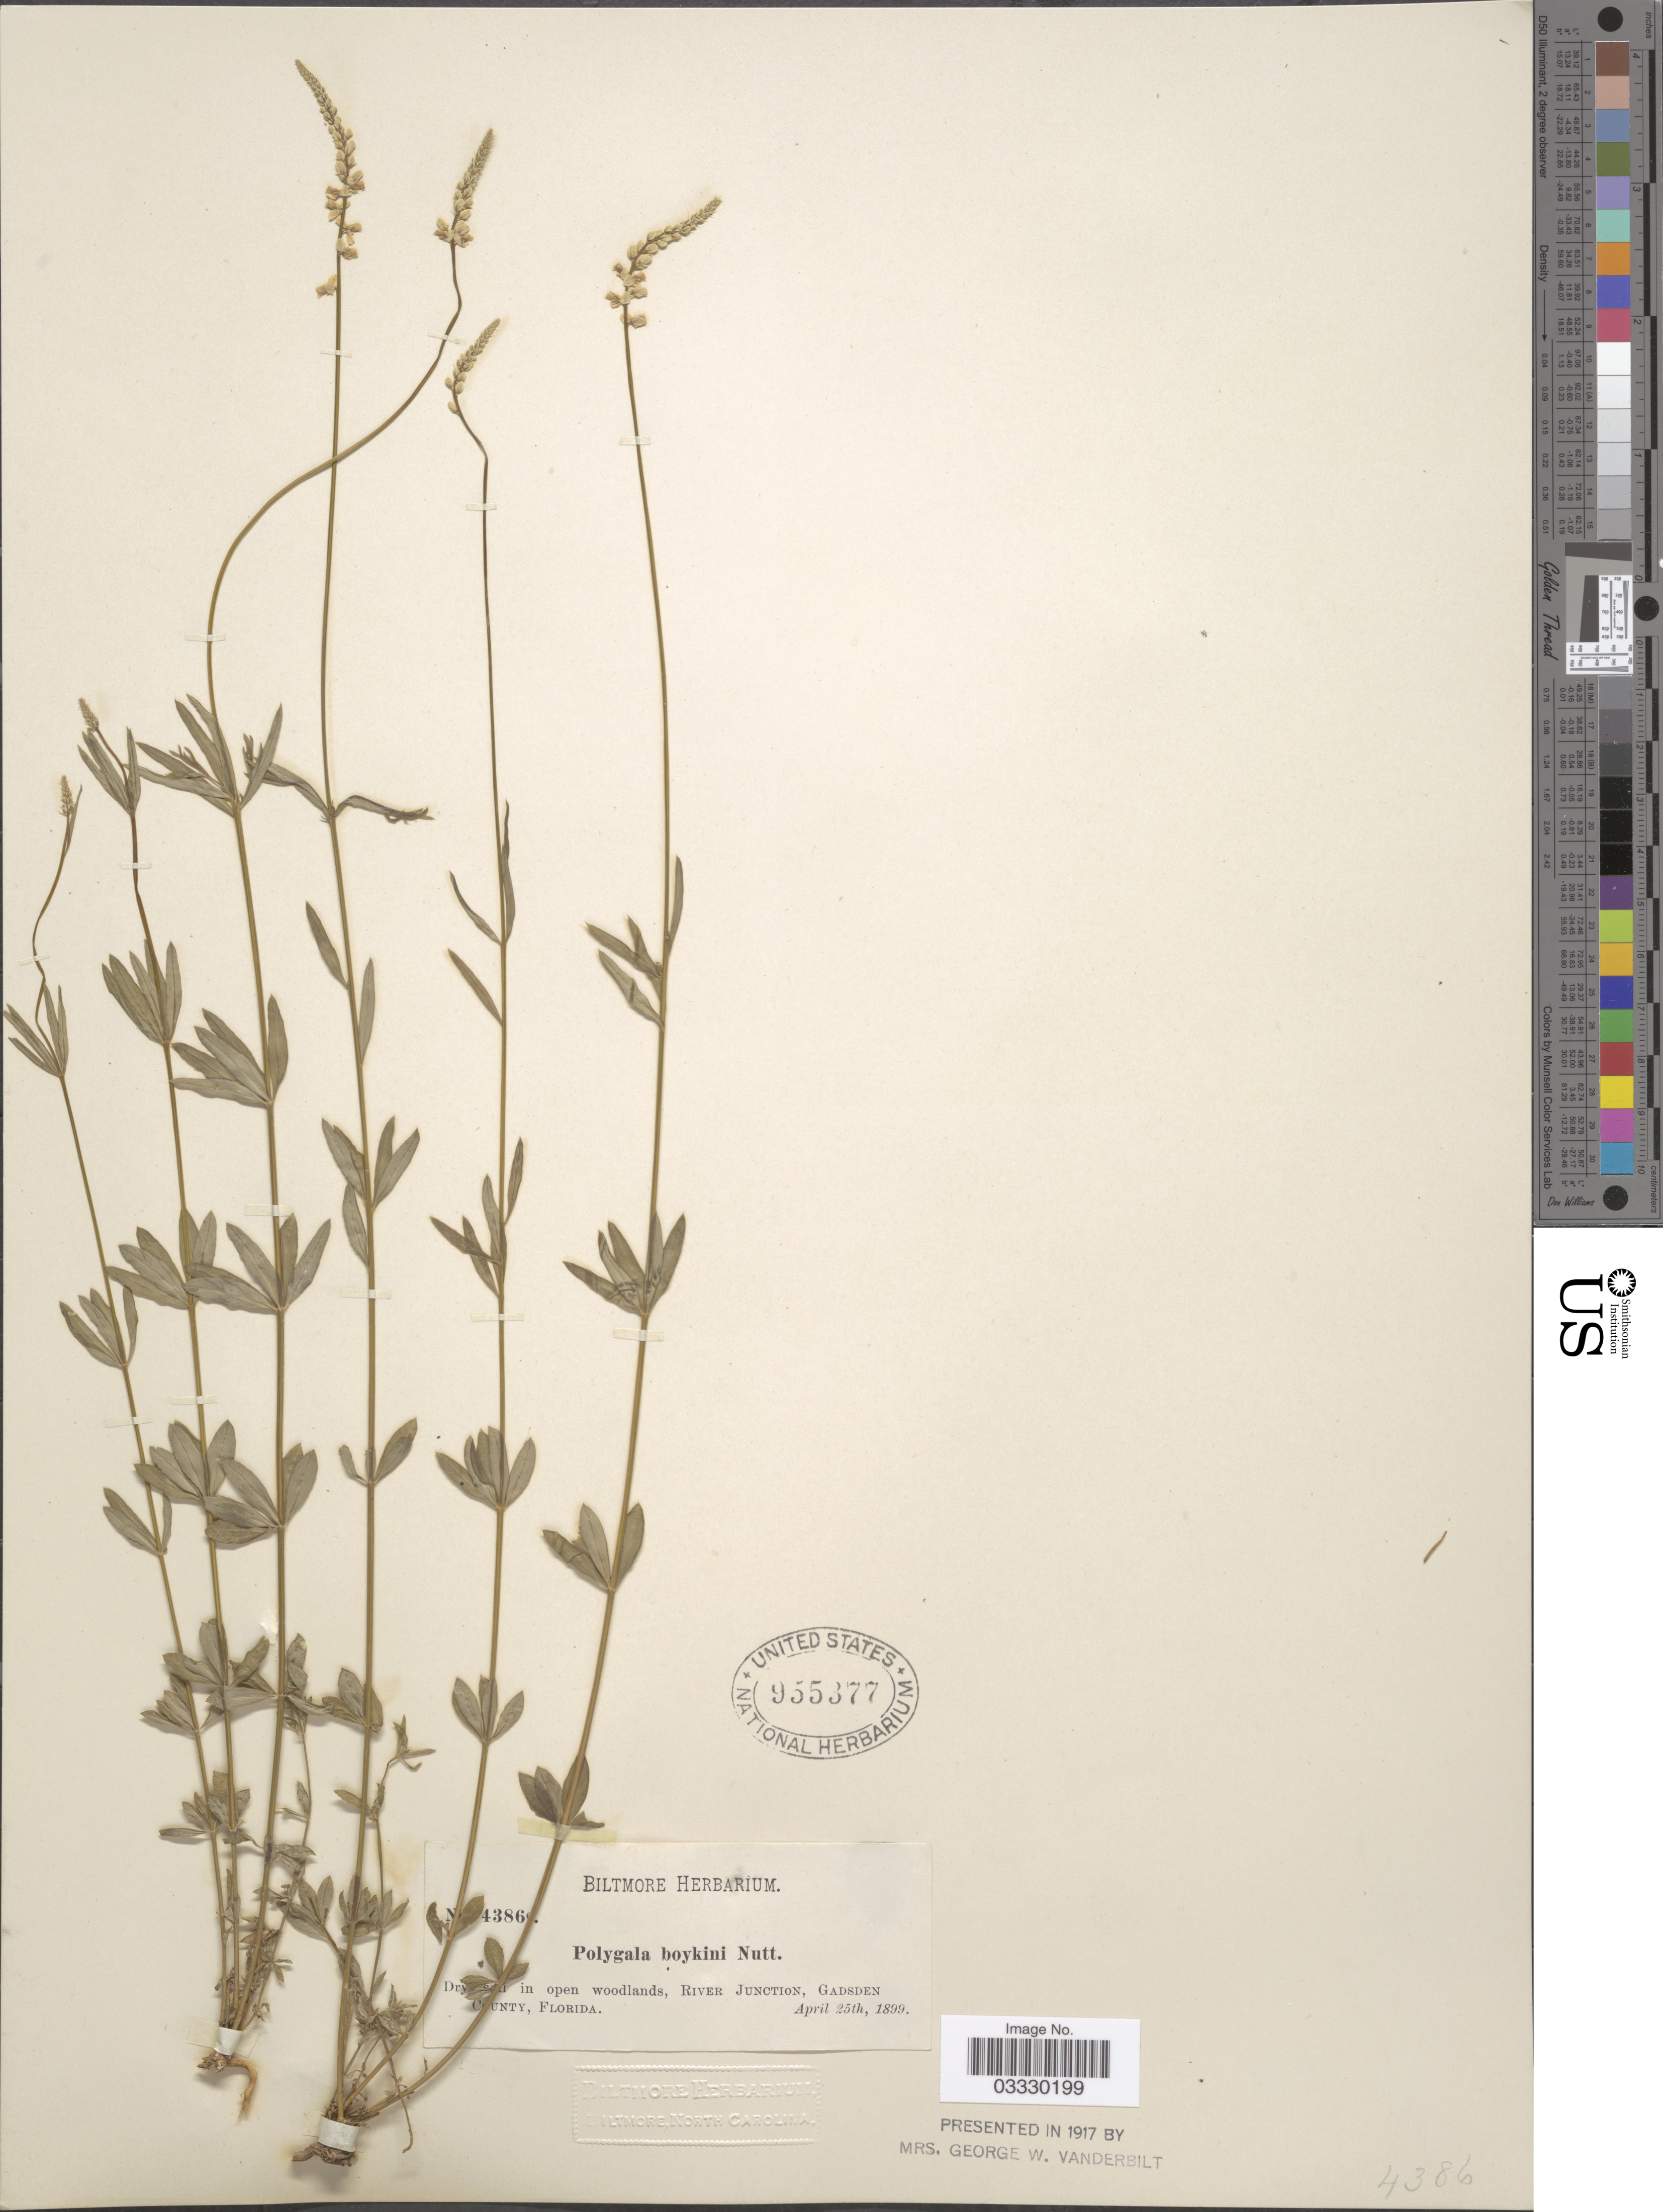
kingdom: Plantae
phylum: Tracheophyta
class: Magnoliopsida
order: Fabales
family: Polygalaceae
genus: Polygala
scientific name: Polygala boykinii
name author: Nutt.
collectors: ex herb. Biltmore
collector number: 4386!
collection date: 1899-04-25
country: United States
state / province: Florida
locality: River Junction, Gadsden County.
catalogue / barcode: US 955377